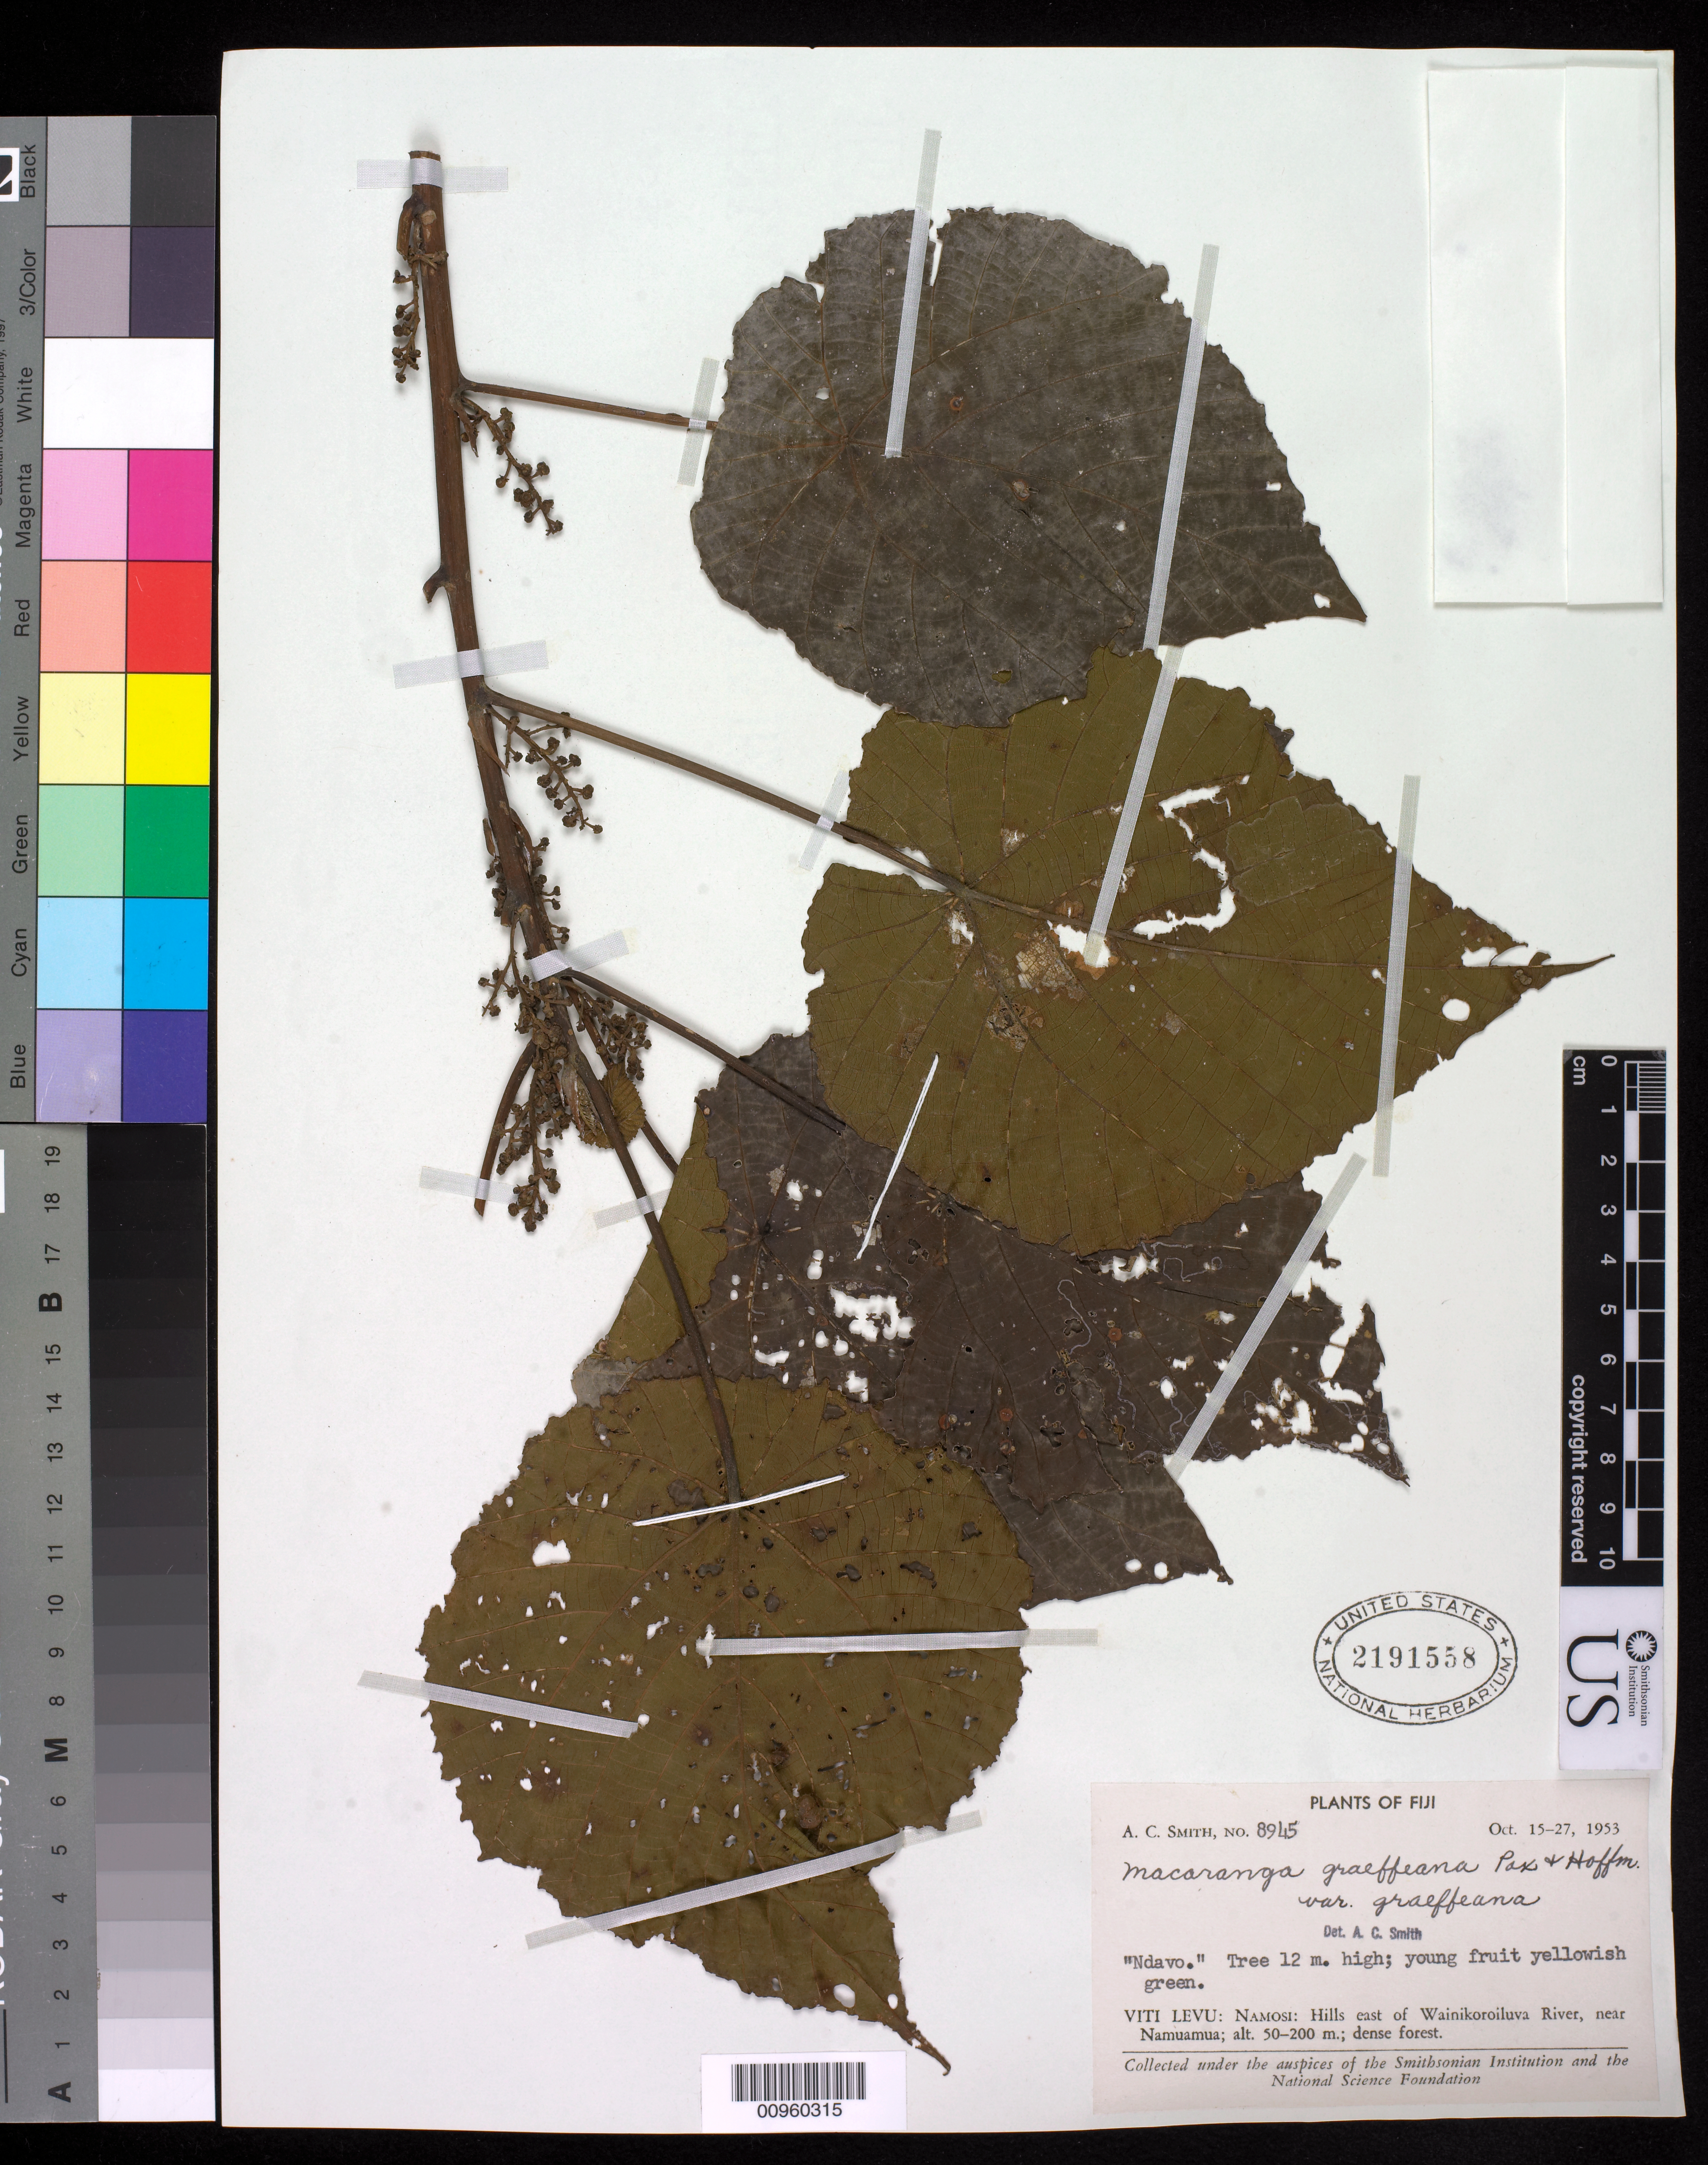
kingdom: Plantae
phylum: Tracheophyta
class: Magnoliopsida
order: Malpighiales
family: Euphorbiaceae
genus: Macaranga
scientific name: Macaranga graeffeana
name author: Pax & K. Hoffm.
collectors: C. A. Smith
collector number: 8945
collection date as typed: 15 Oct 1953 to 27 Oct 1953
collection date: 1953-10-15/1953-10-27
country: Fiji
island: Viti Levu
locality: Namosi Hills, E of Wainikoroiluva River, near Namuamua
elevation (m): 50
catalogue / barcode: US 2191558